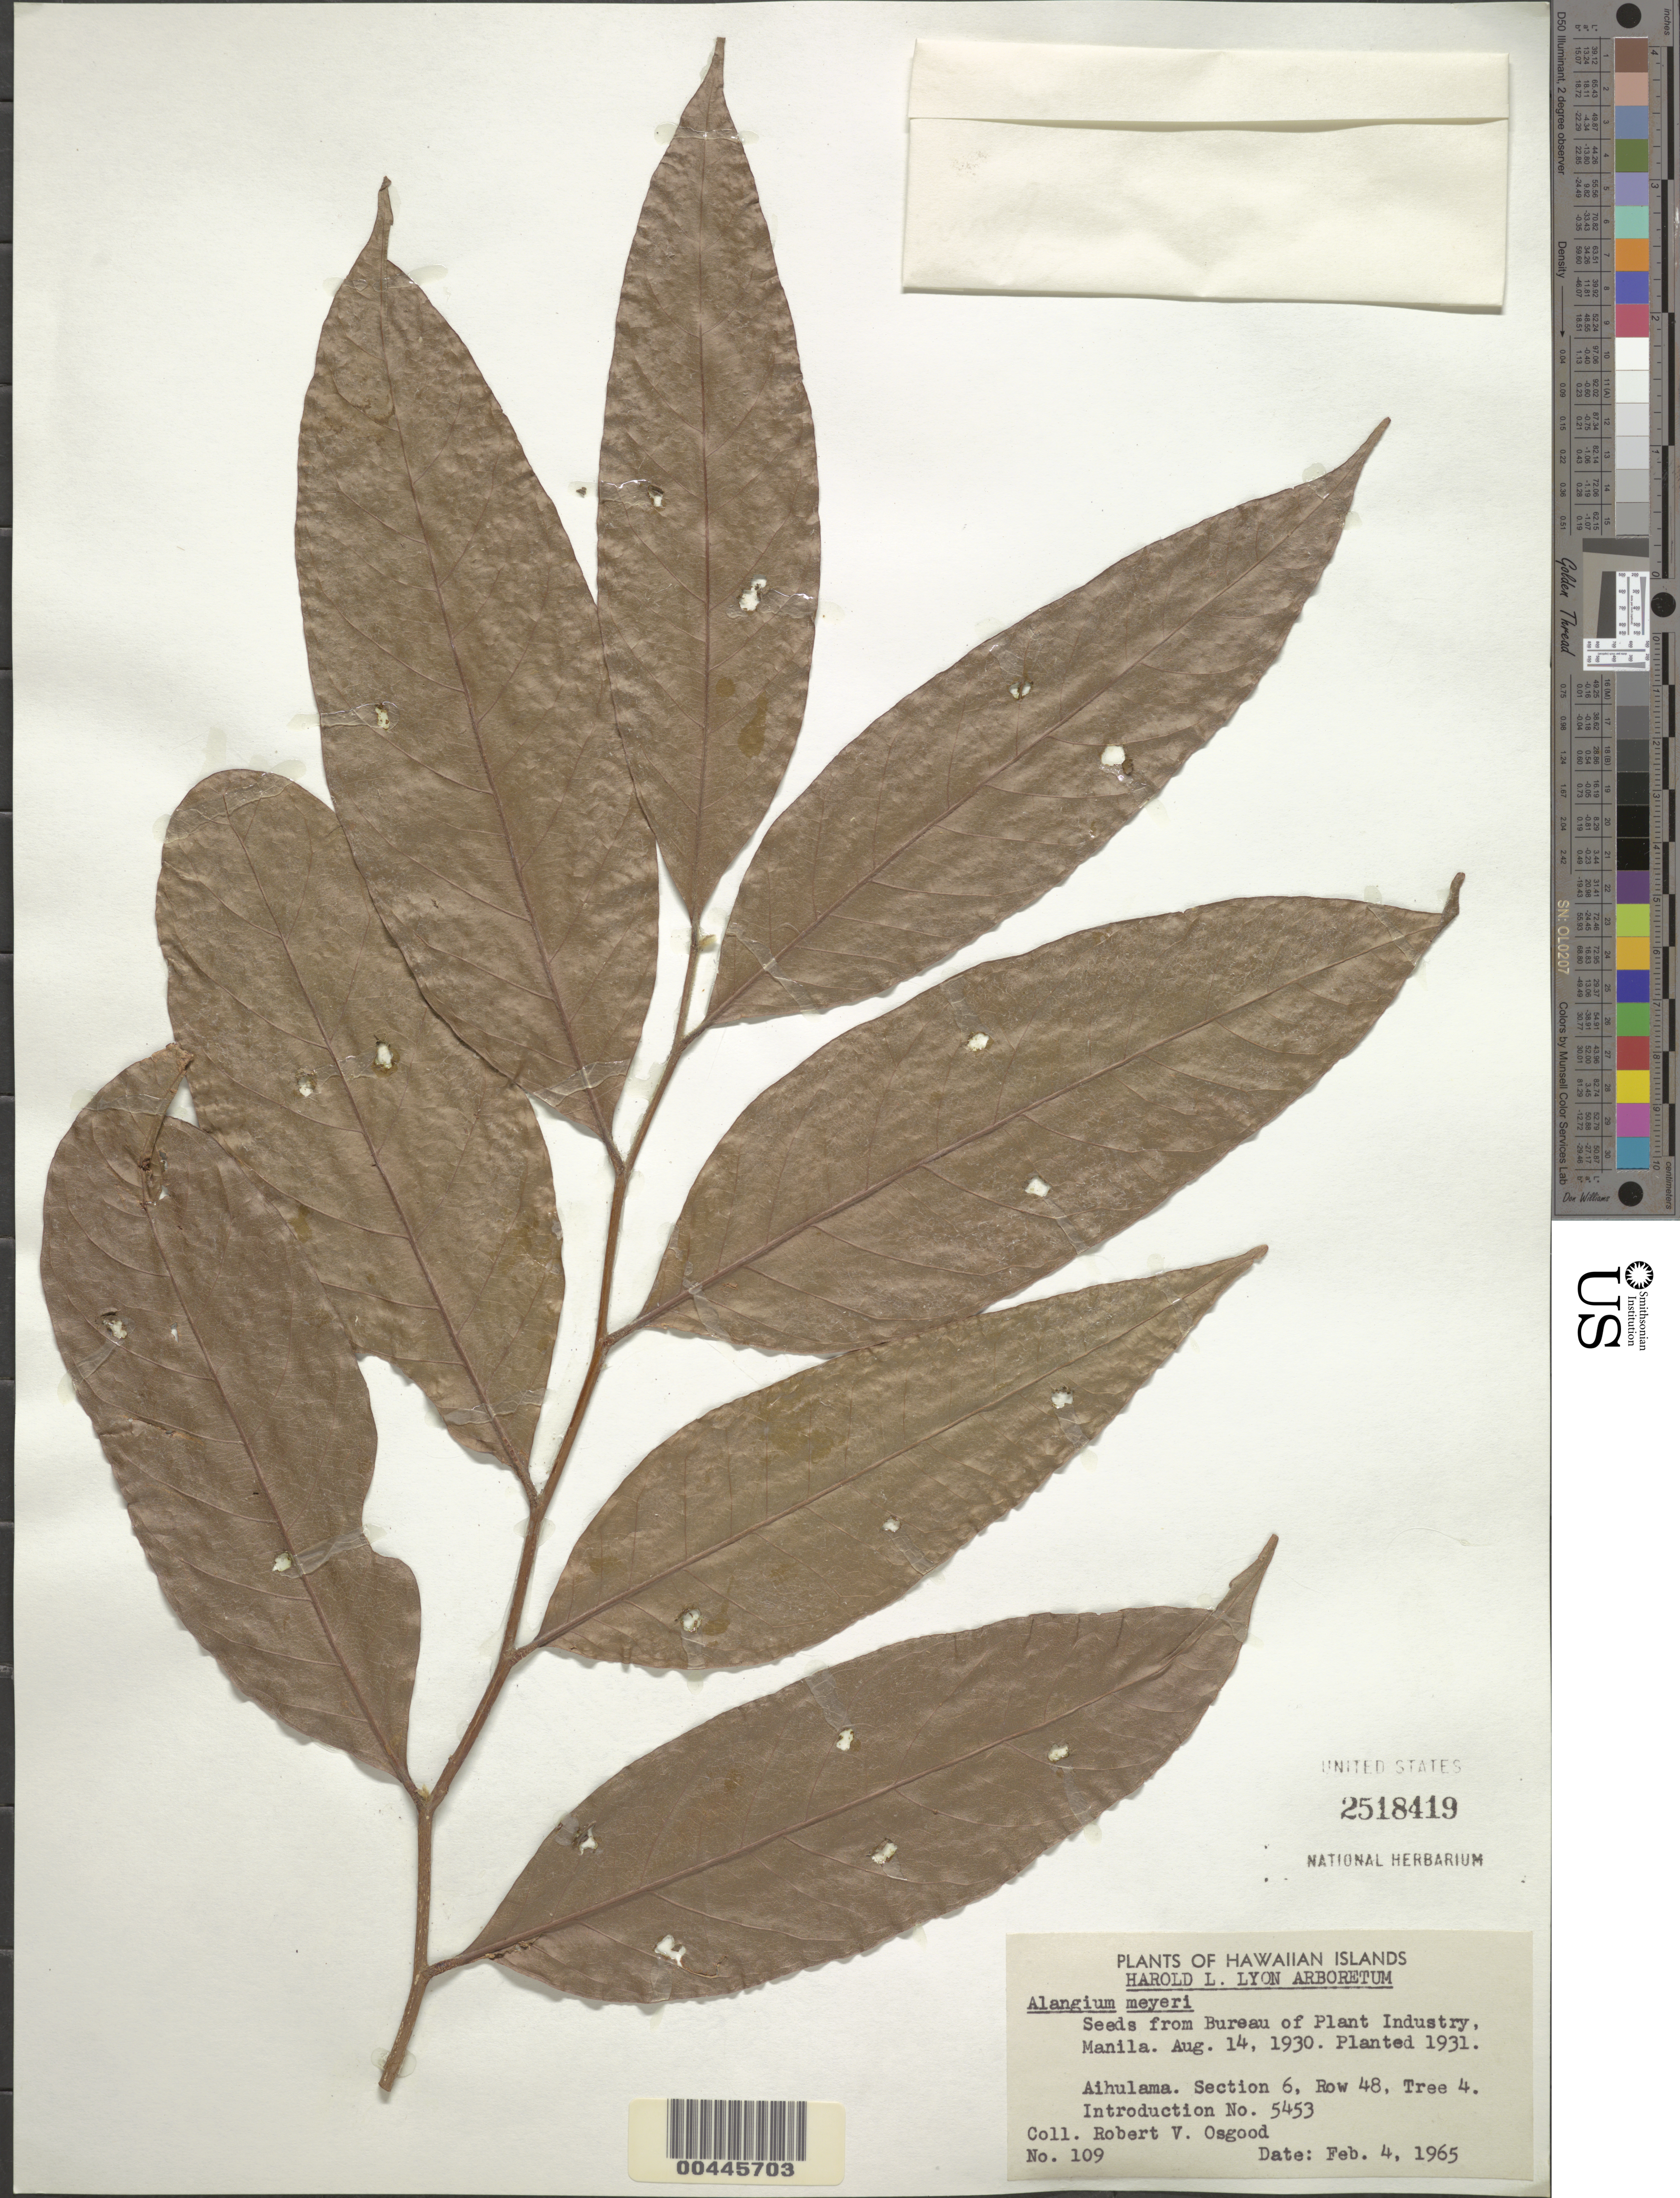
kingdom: Plantae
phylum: Tracheophyta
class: Magnoliopsida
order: Cornales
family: Cornaceae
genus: Alangium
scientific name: Alangium meyeri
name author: Merr.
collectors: R. Osgood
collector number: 109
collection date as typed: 4 Feb 1965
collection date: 1965-02-04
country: United States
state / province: Hawaii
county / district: Honolulu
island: Oahu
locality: Aihulama, Section 6, Row 48, Tree 4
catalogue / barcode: US 2518419